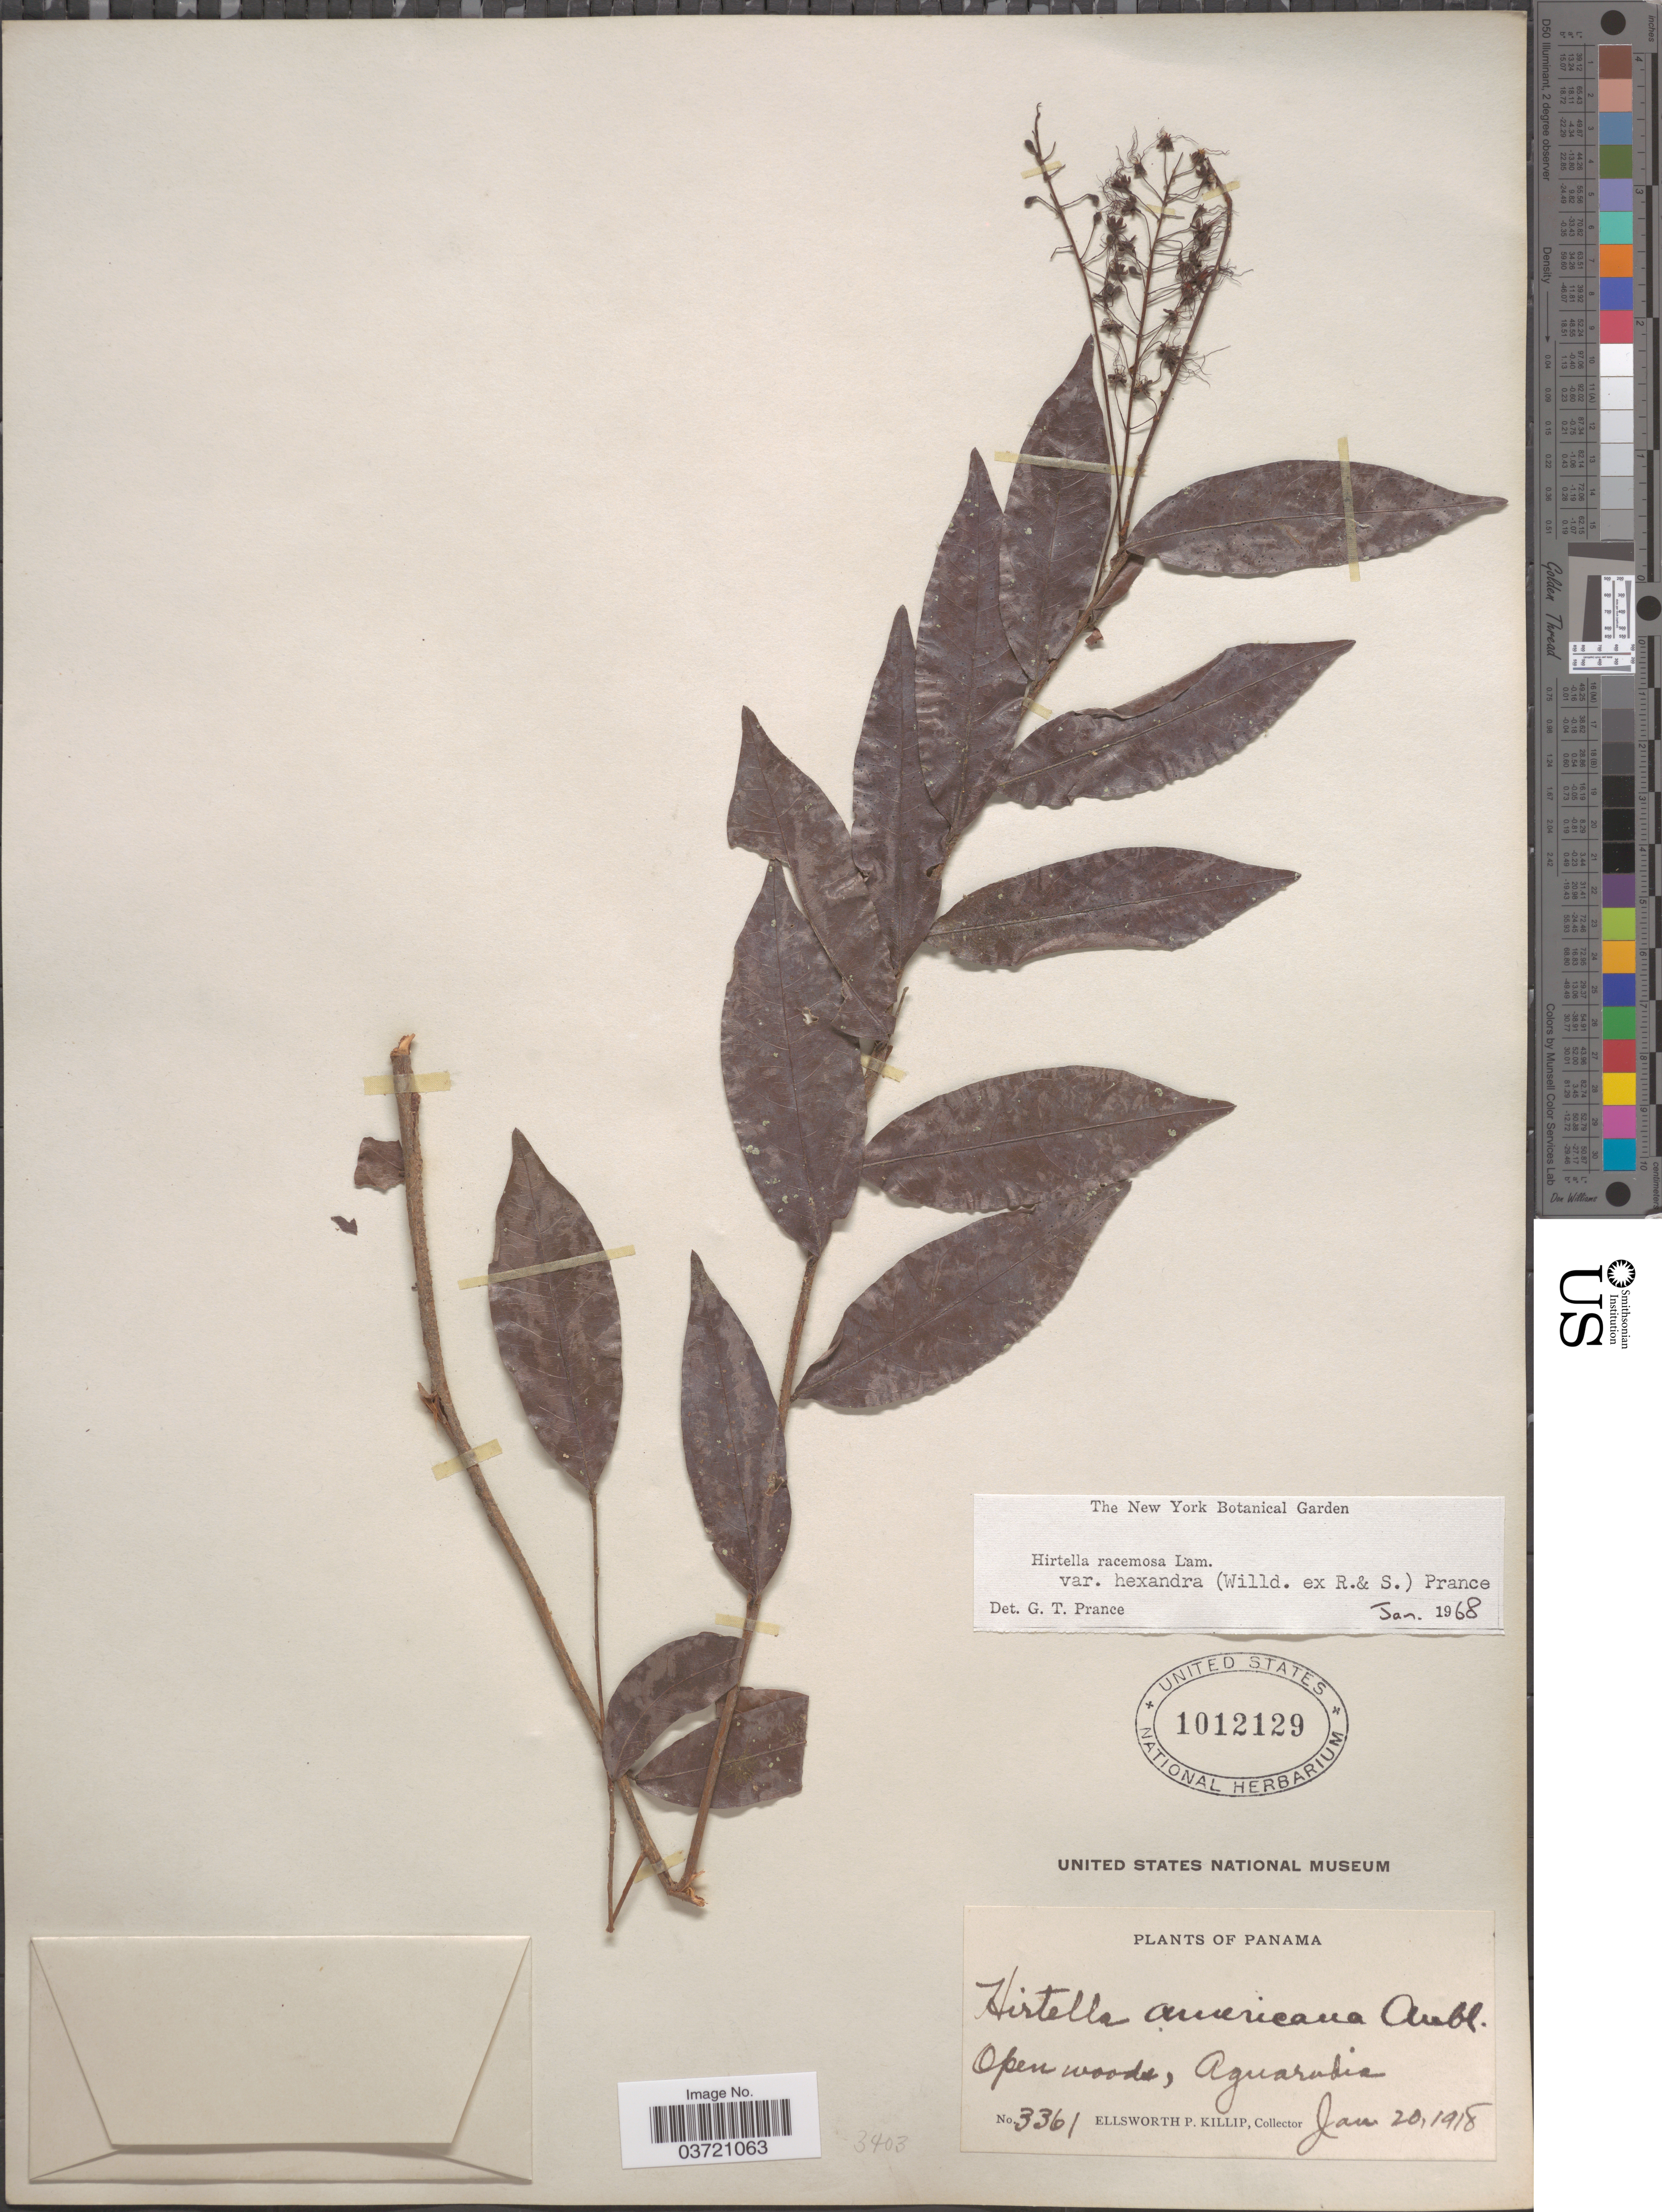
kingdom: Plantae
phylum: Tracheophyta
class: Magnoliopsida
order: Malpighiales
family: Chrysobalanaceae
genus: Hirtella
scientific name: Hirtella racemosa var. hexandra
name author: (Willd. ex Roem. & Schult.) Prance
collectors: E. P. Killip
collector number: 3361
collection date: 1918-01-20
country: Panama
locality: Aguarubia.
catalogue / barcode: US 1012129